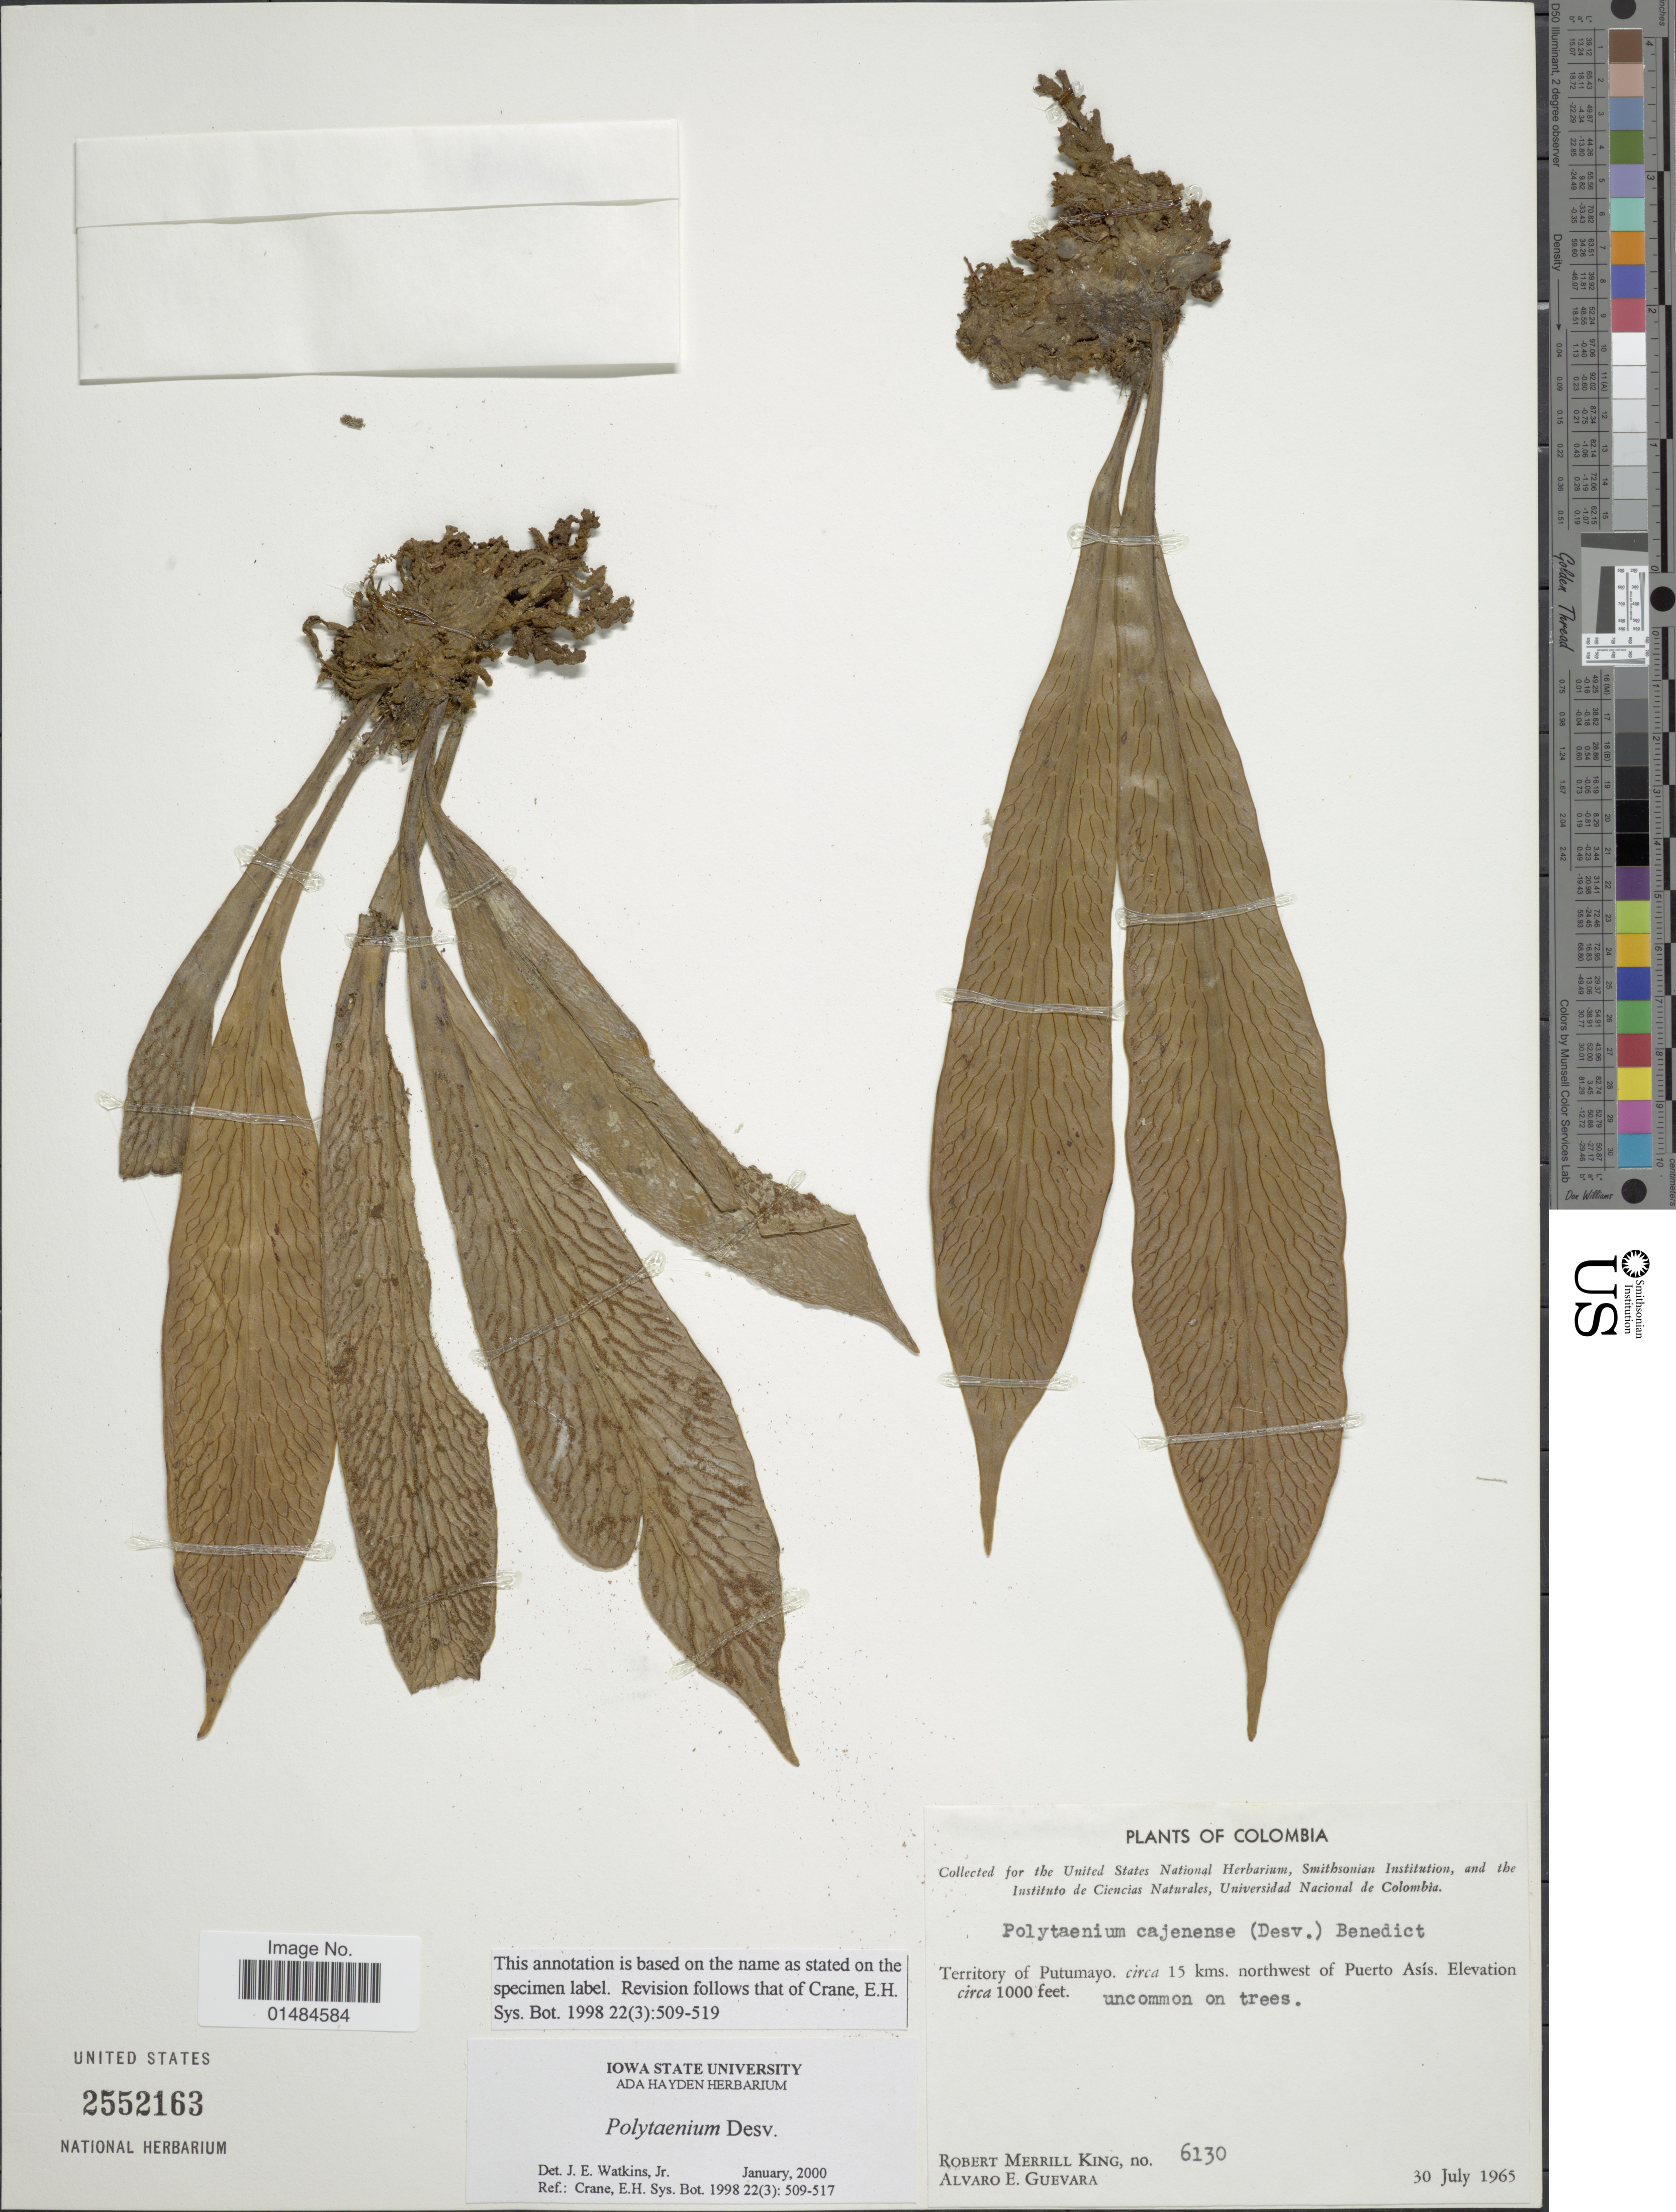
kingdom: Plantae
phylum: Tracheophyta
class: Polypodiopsida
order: Polypodiales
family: Pteridaceae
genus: Polytaenium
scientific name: Polytaenium cajenense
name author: (Desv.) Benedict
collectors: R. M. King & A. E. Guevara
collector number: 6130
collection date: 1965-07-30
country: Colombia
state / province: Putumayo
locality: Territory of Putumayo, circa 15 kms. northwest of Puerto Asís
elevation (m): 305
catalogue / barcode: US 2552163